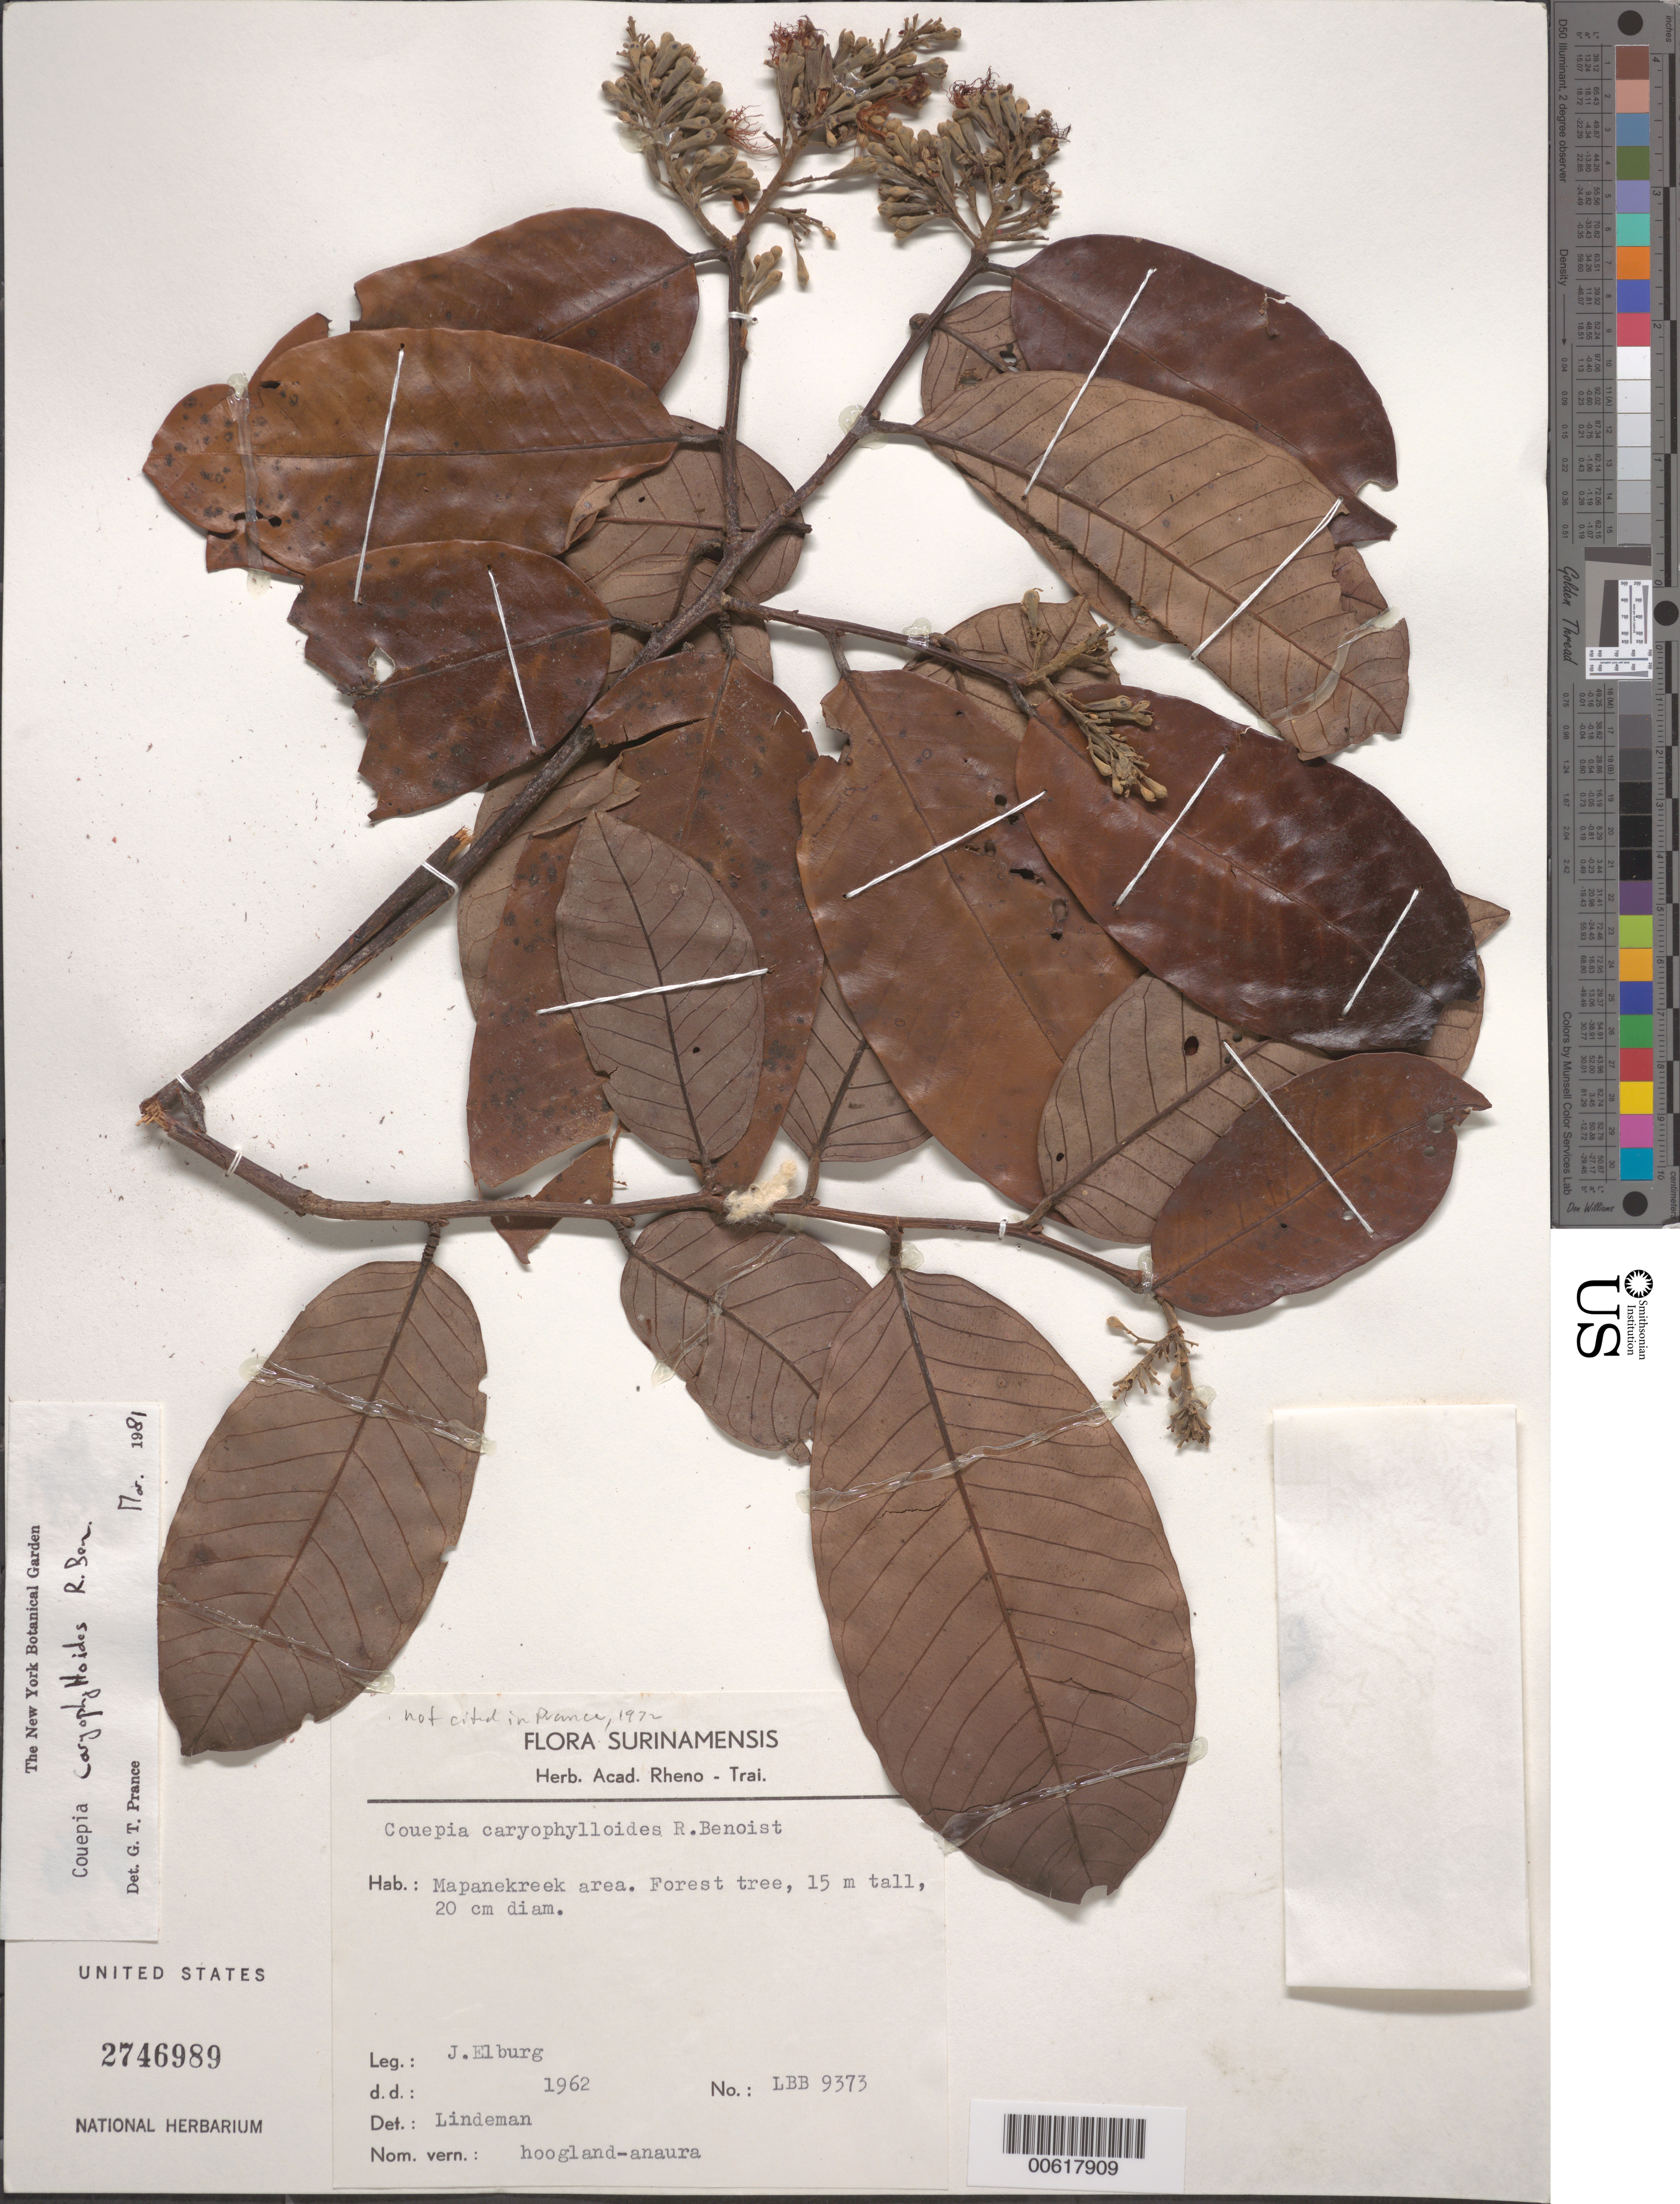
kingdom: Plantae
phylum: Tracheophyta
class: Magnoliopsida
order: Malpighiales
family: Chrysobalanaceae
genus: Couepia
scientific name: Couepia caryophylloides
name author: Benoist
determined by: Prance, G. T.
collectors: J. Elburg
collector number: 9373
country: Suriname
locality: Mapane Kreek area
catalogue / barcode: US 2746989